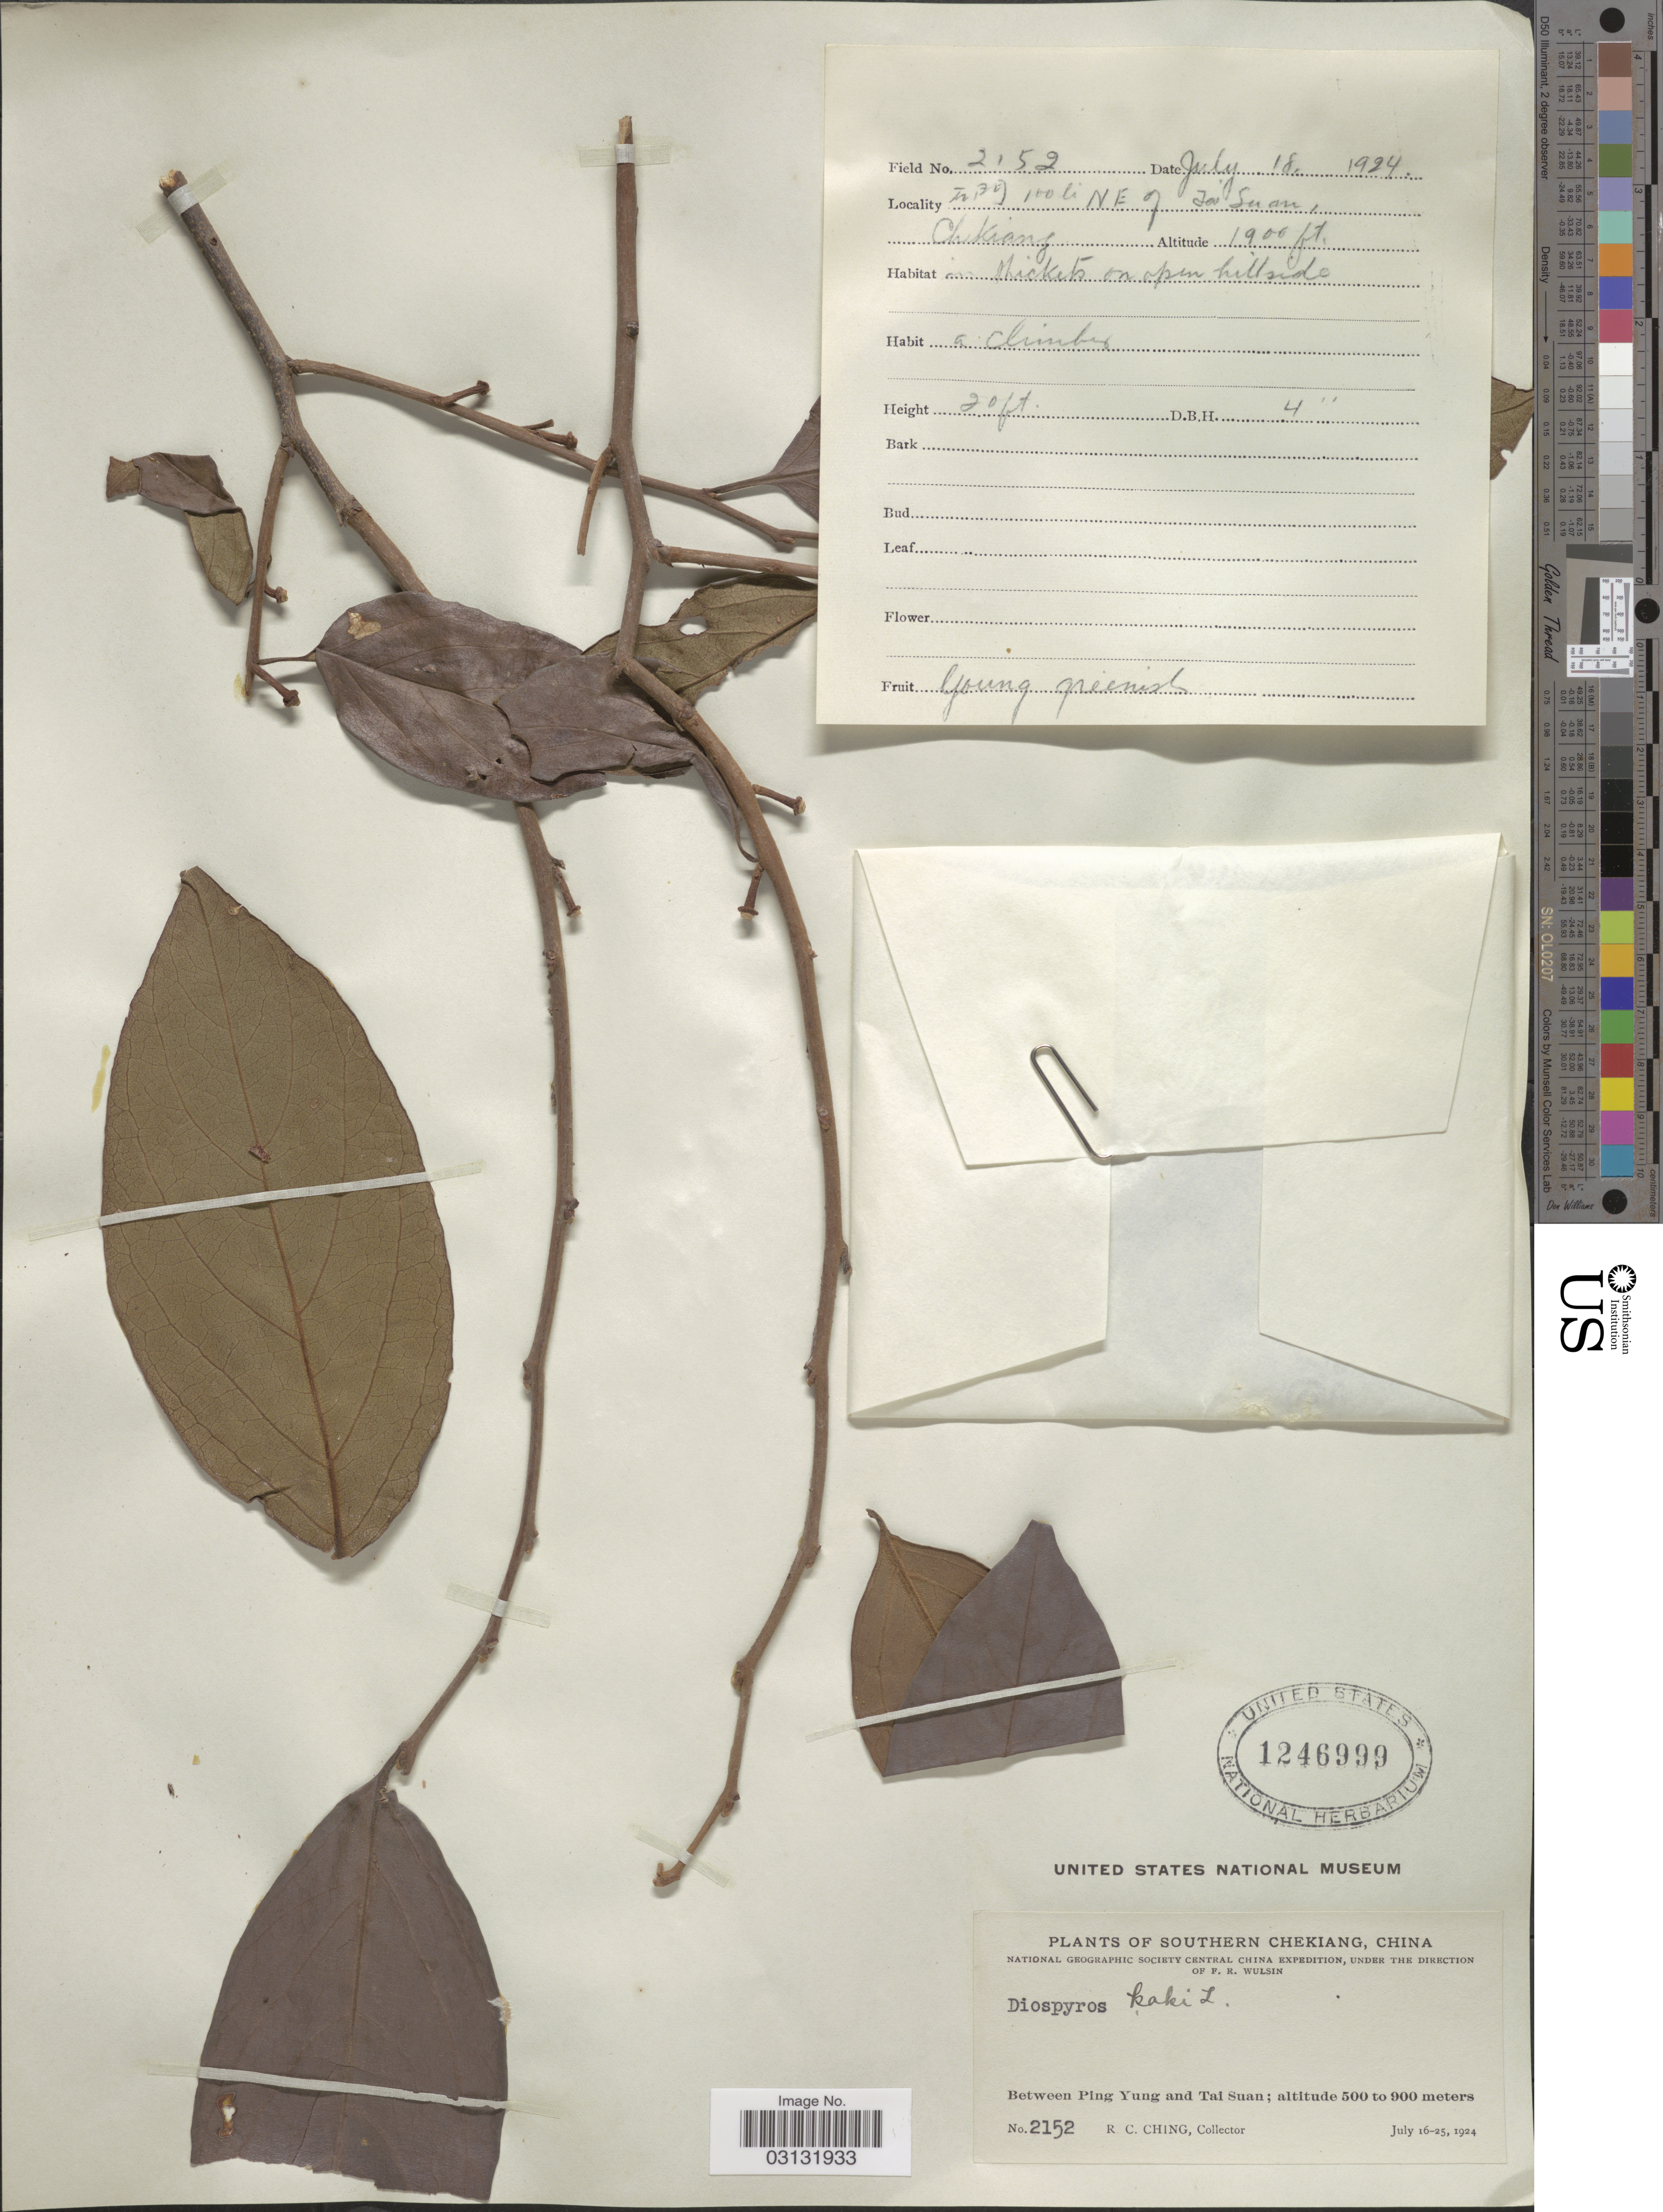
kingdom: Plantae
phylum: Tracheophyta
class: Magnoliopsida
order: Ericales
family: Ebenaceae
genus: Diospyros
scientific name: Diospyros kaki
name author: Thunb.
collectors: R. C. Ching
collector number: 2152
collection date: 1924-07-18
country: China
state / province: Zhejiang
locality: Southern Chekiang. Between Ping Yung and Tai Suan. 100 li NE of Tai Suan.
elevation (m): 579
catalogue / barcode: US 1246999